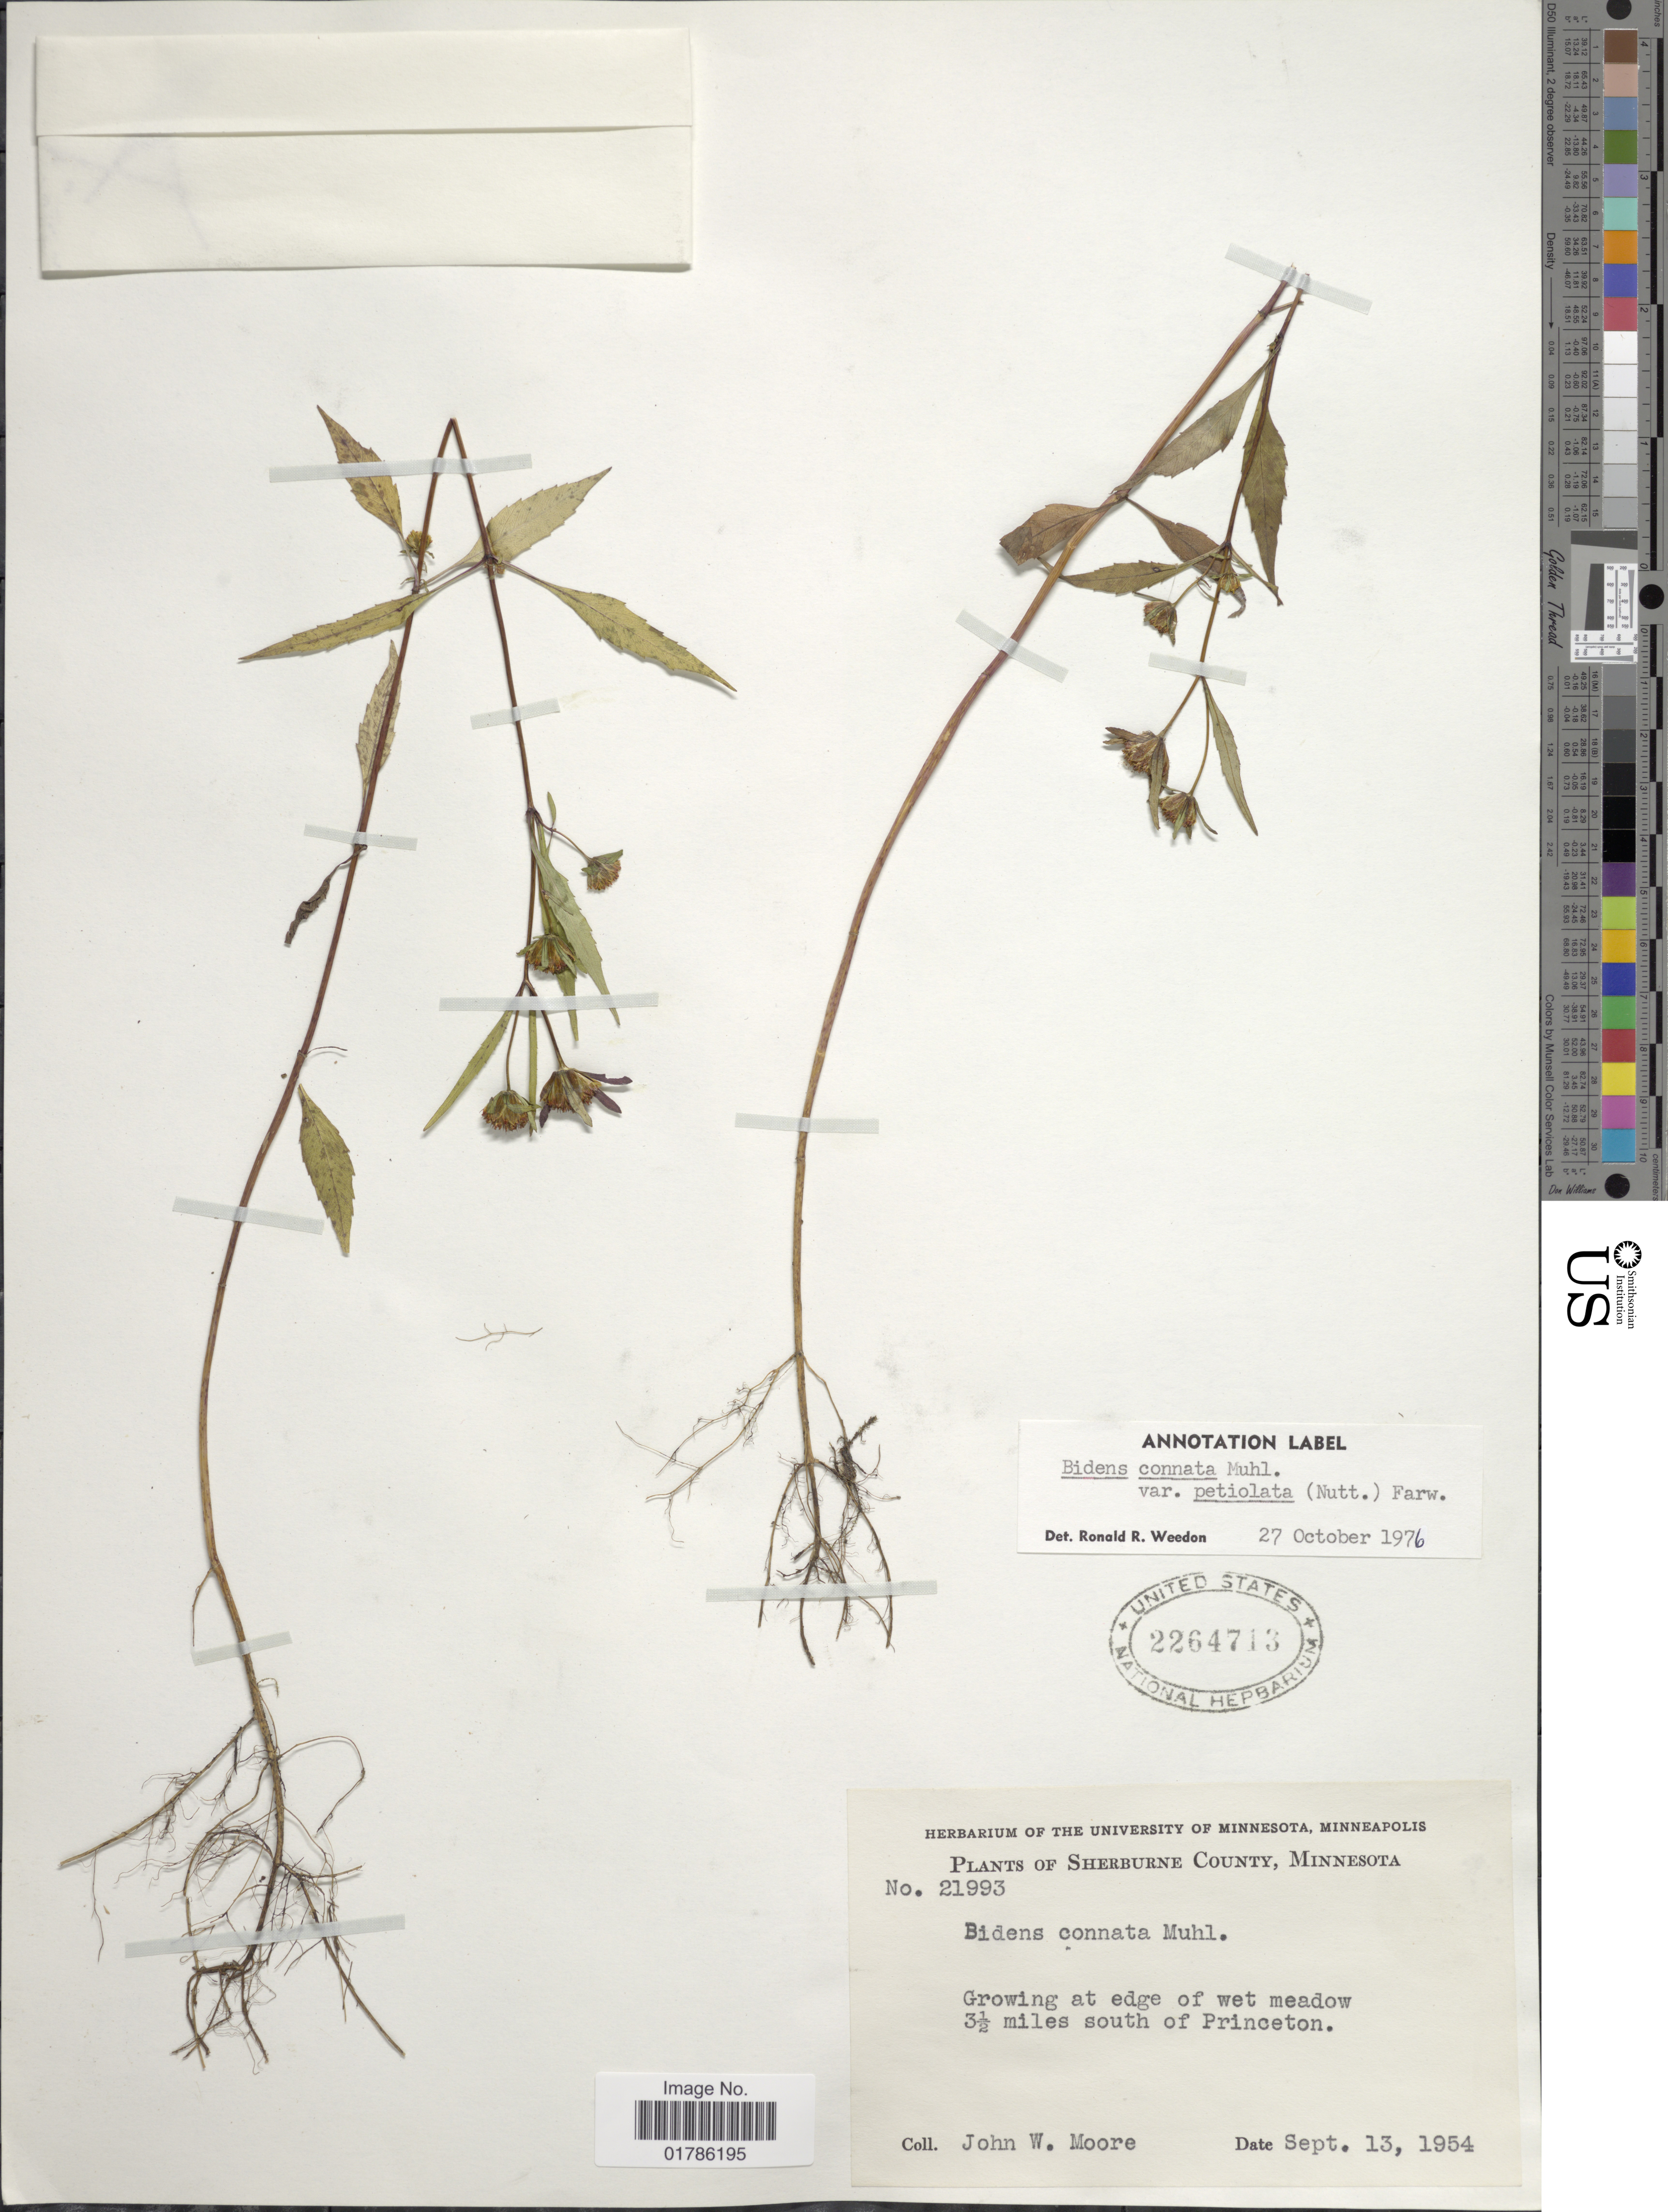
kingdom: Plantae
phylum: Tracheophyta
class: Magnoliopsida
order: Asterales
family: Asteraceae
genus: Bidens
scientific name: Bidens connata var. petiolata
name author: (Nutt.) Farw.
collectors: J. Moore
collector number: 21993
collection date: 1954-09-13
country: United States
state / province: Minnesota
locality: Sherburne County, at edge of wet meadow 3½ miles south of Princeton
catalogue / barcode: US 2264713